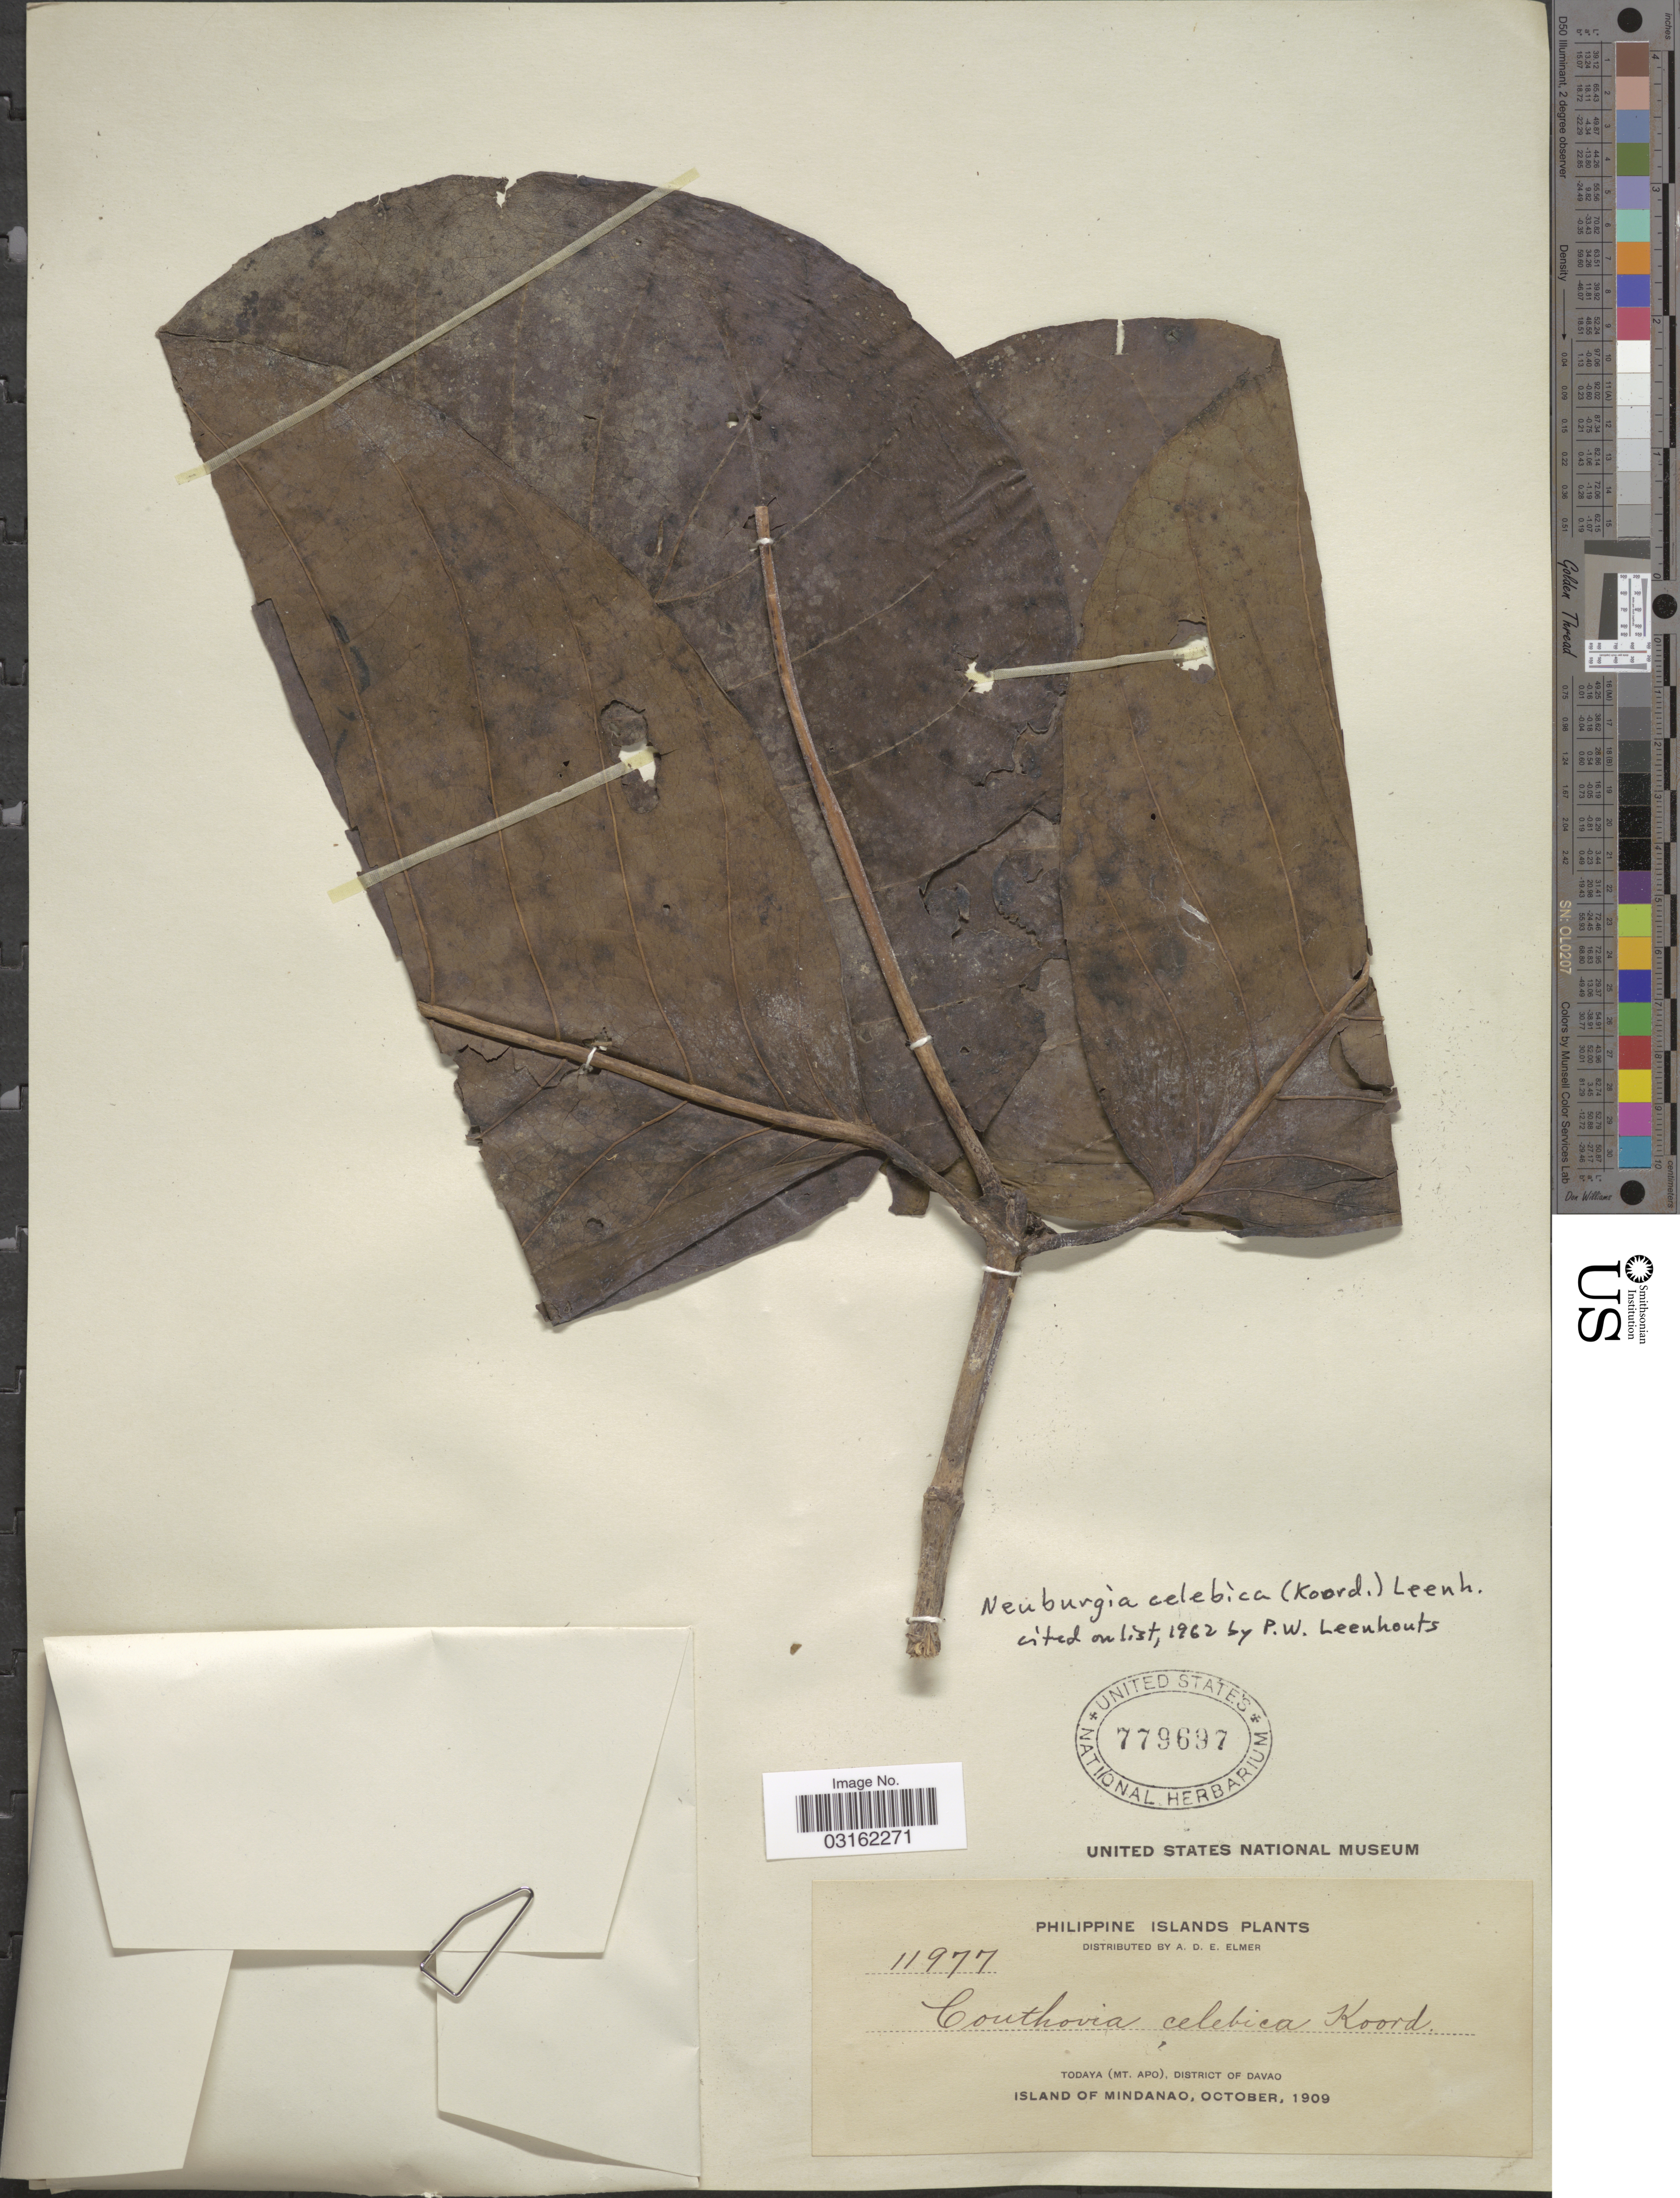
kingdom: Plantae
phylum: Tracheophyta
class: Magnoliopsida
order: Gentianales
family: Loganiaceae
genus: Neuburgia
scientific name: Neuburgia celebica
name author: (Koord.) Leenh.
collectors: A. D. E. Elmer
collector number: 11977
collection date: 1909-10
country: Philippines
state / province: Davao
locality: Philippine Islands, Todaya (Mt. Apo), District of Davao, Island of Mindanao.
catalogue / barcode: US 779697